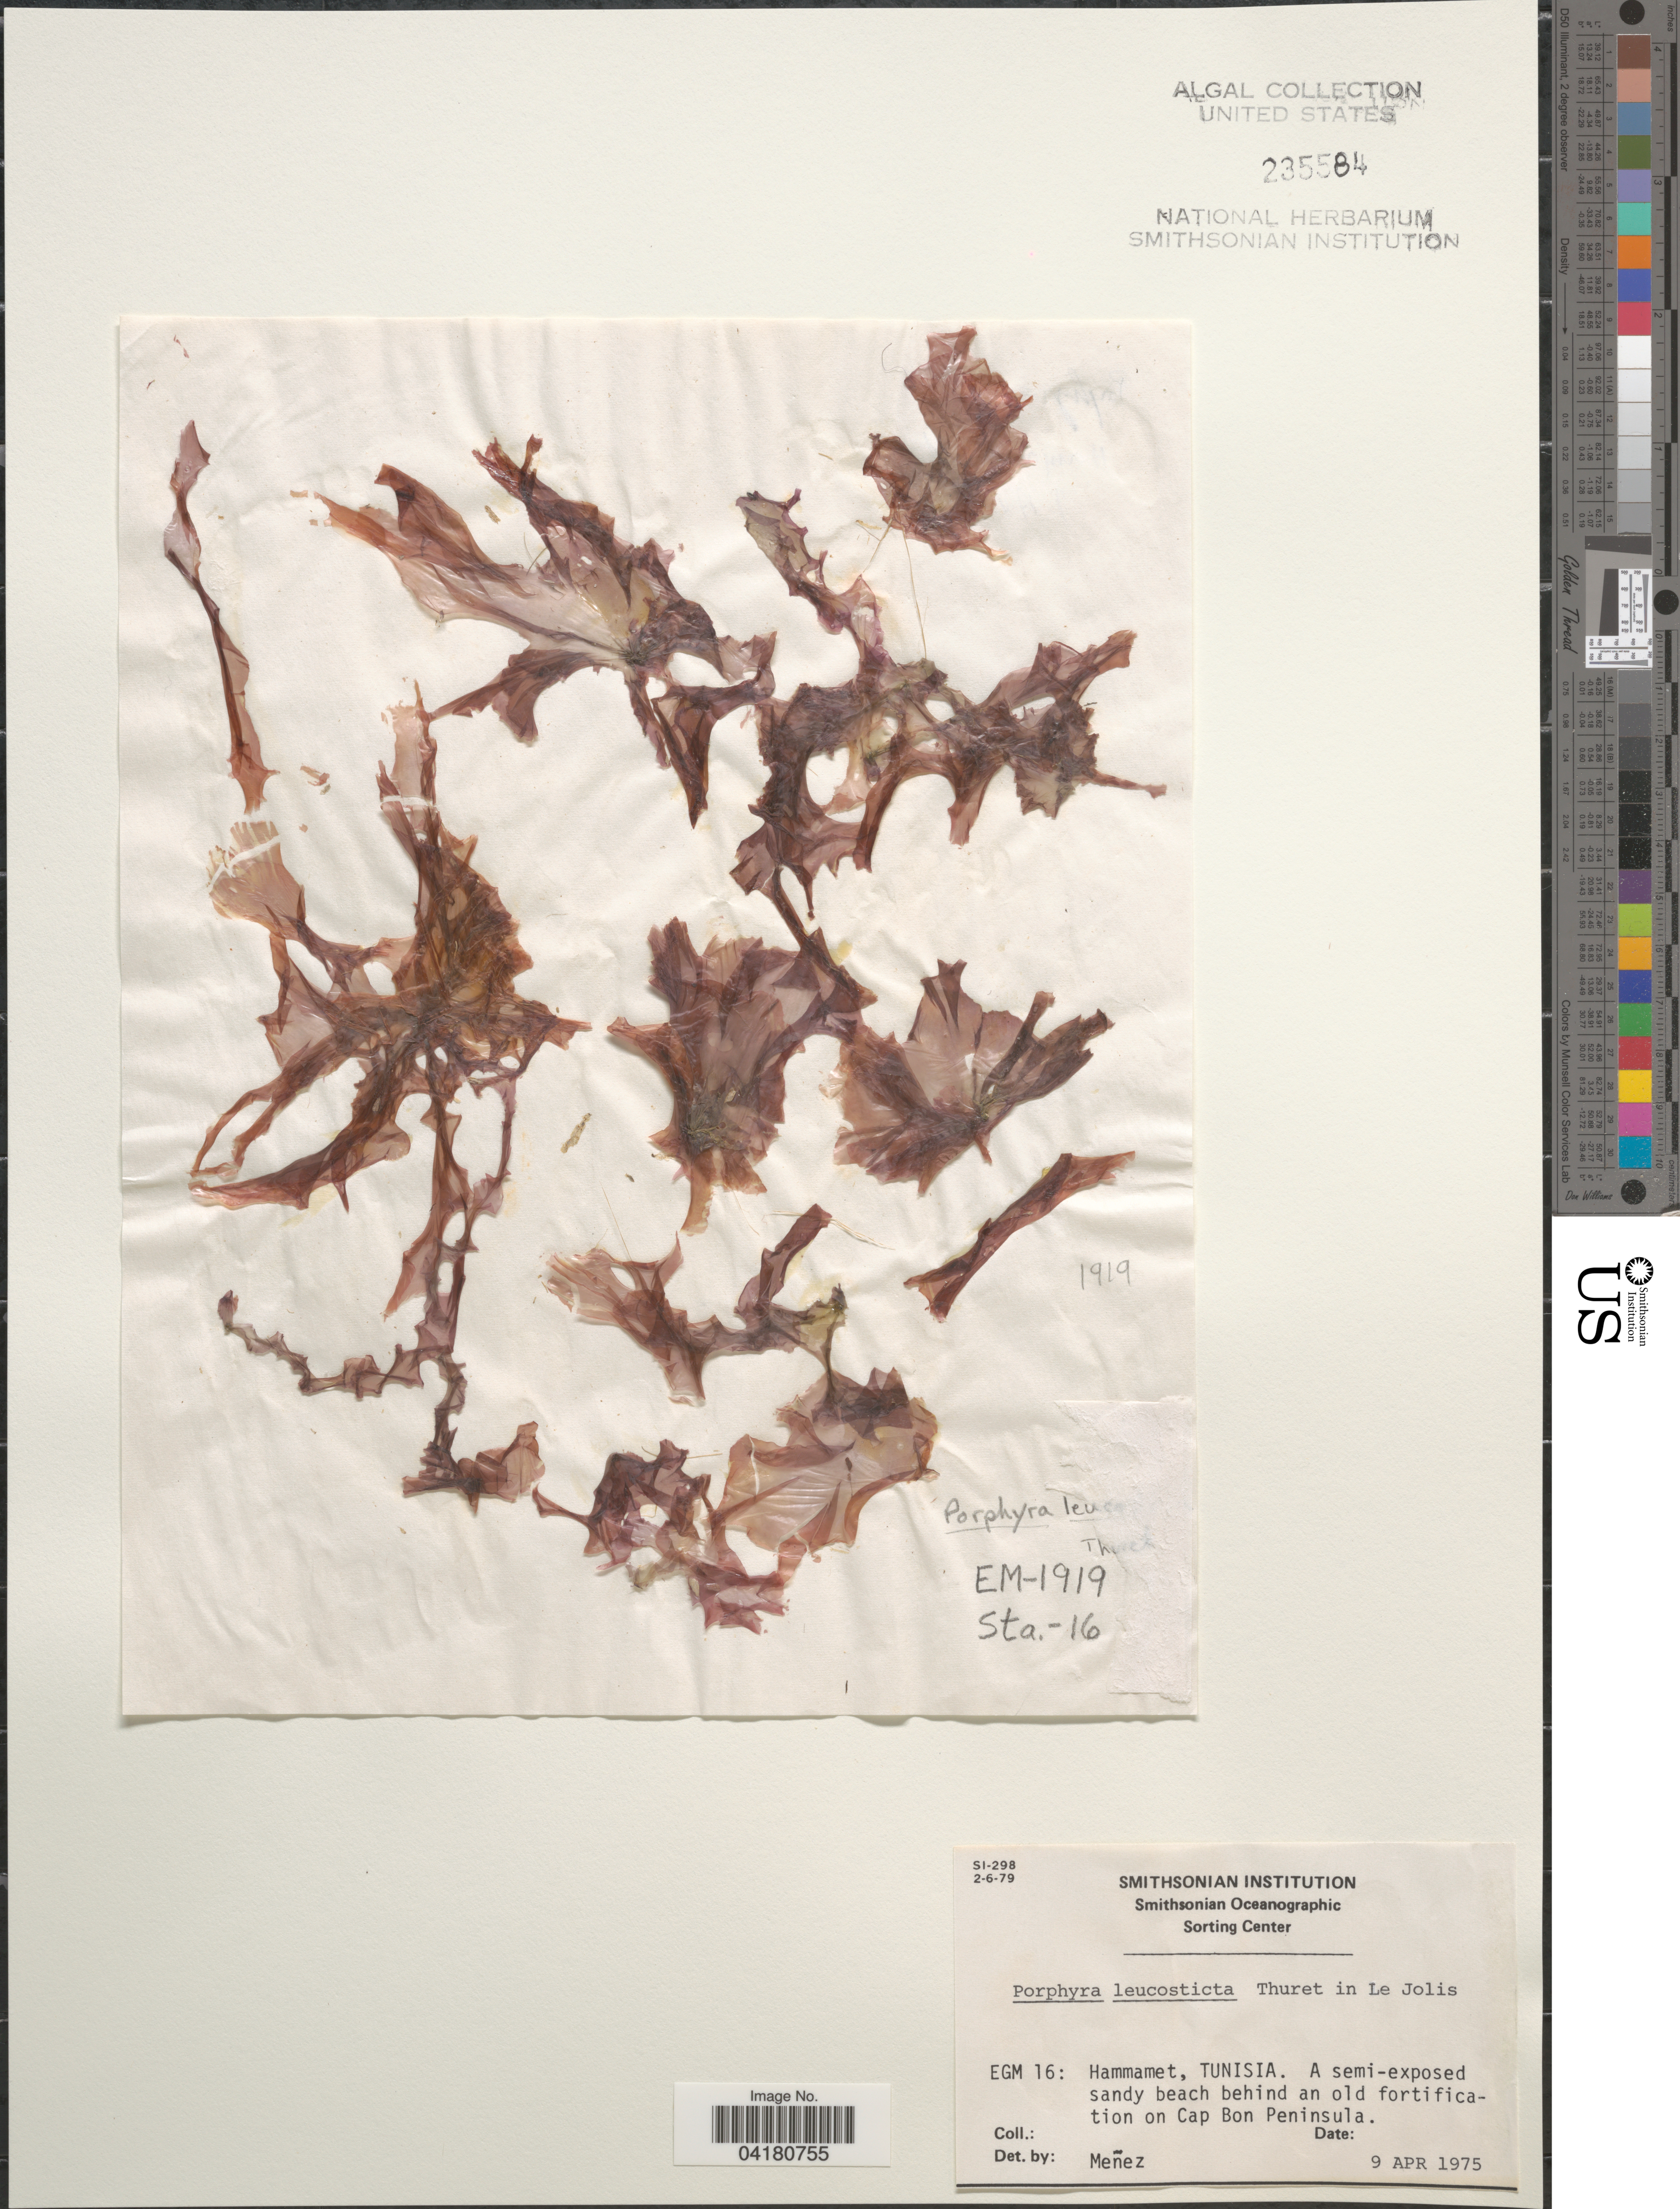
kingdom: Plantae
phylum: Rhodophyta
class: Bangiophyceae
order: Bangiales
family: Bangiaceae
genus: Pyropia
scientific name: Pyropia leucosticta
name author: (Thuret) Neefus & J. Brodie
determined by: Algae name updating Project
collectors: Menez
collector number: EM-1919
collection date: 1975-04-09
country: Tunisia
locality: EGM 16: Hammamet. A semi-exposed sandy beach behind an old fortification on Cap Bon Peninsula.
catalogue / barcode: US 235584